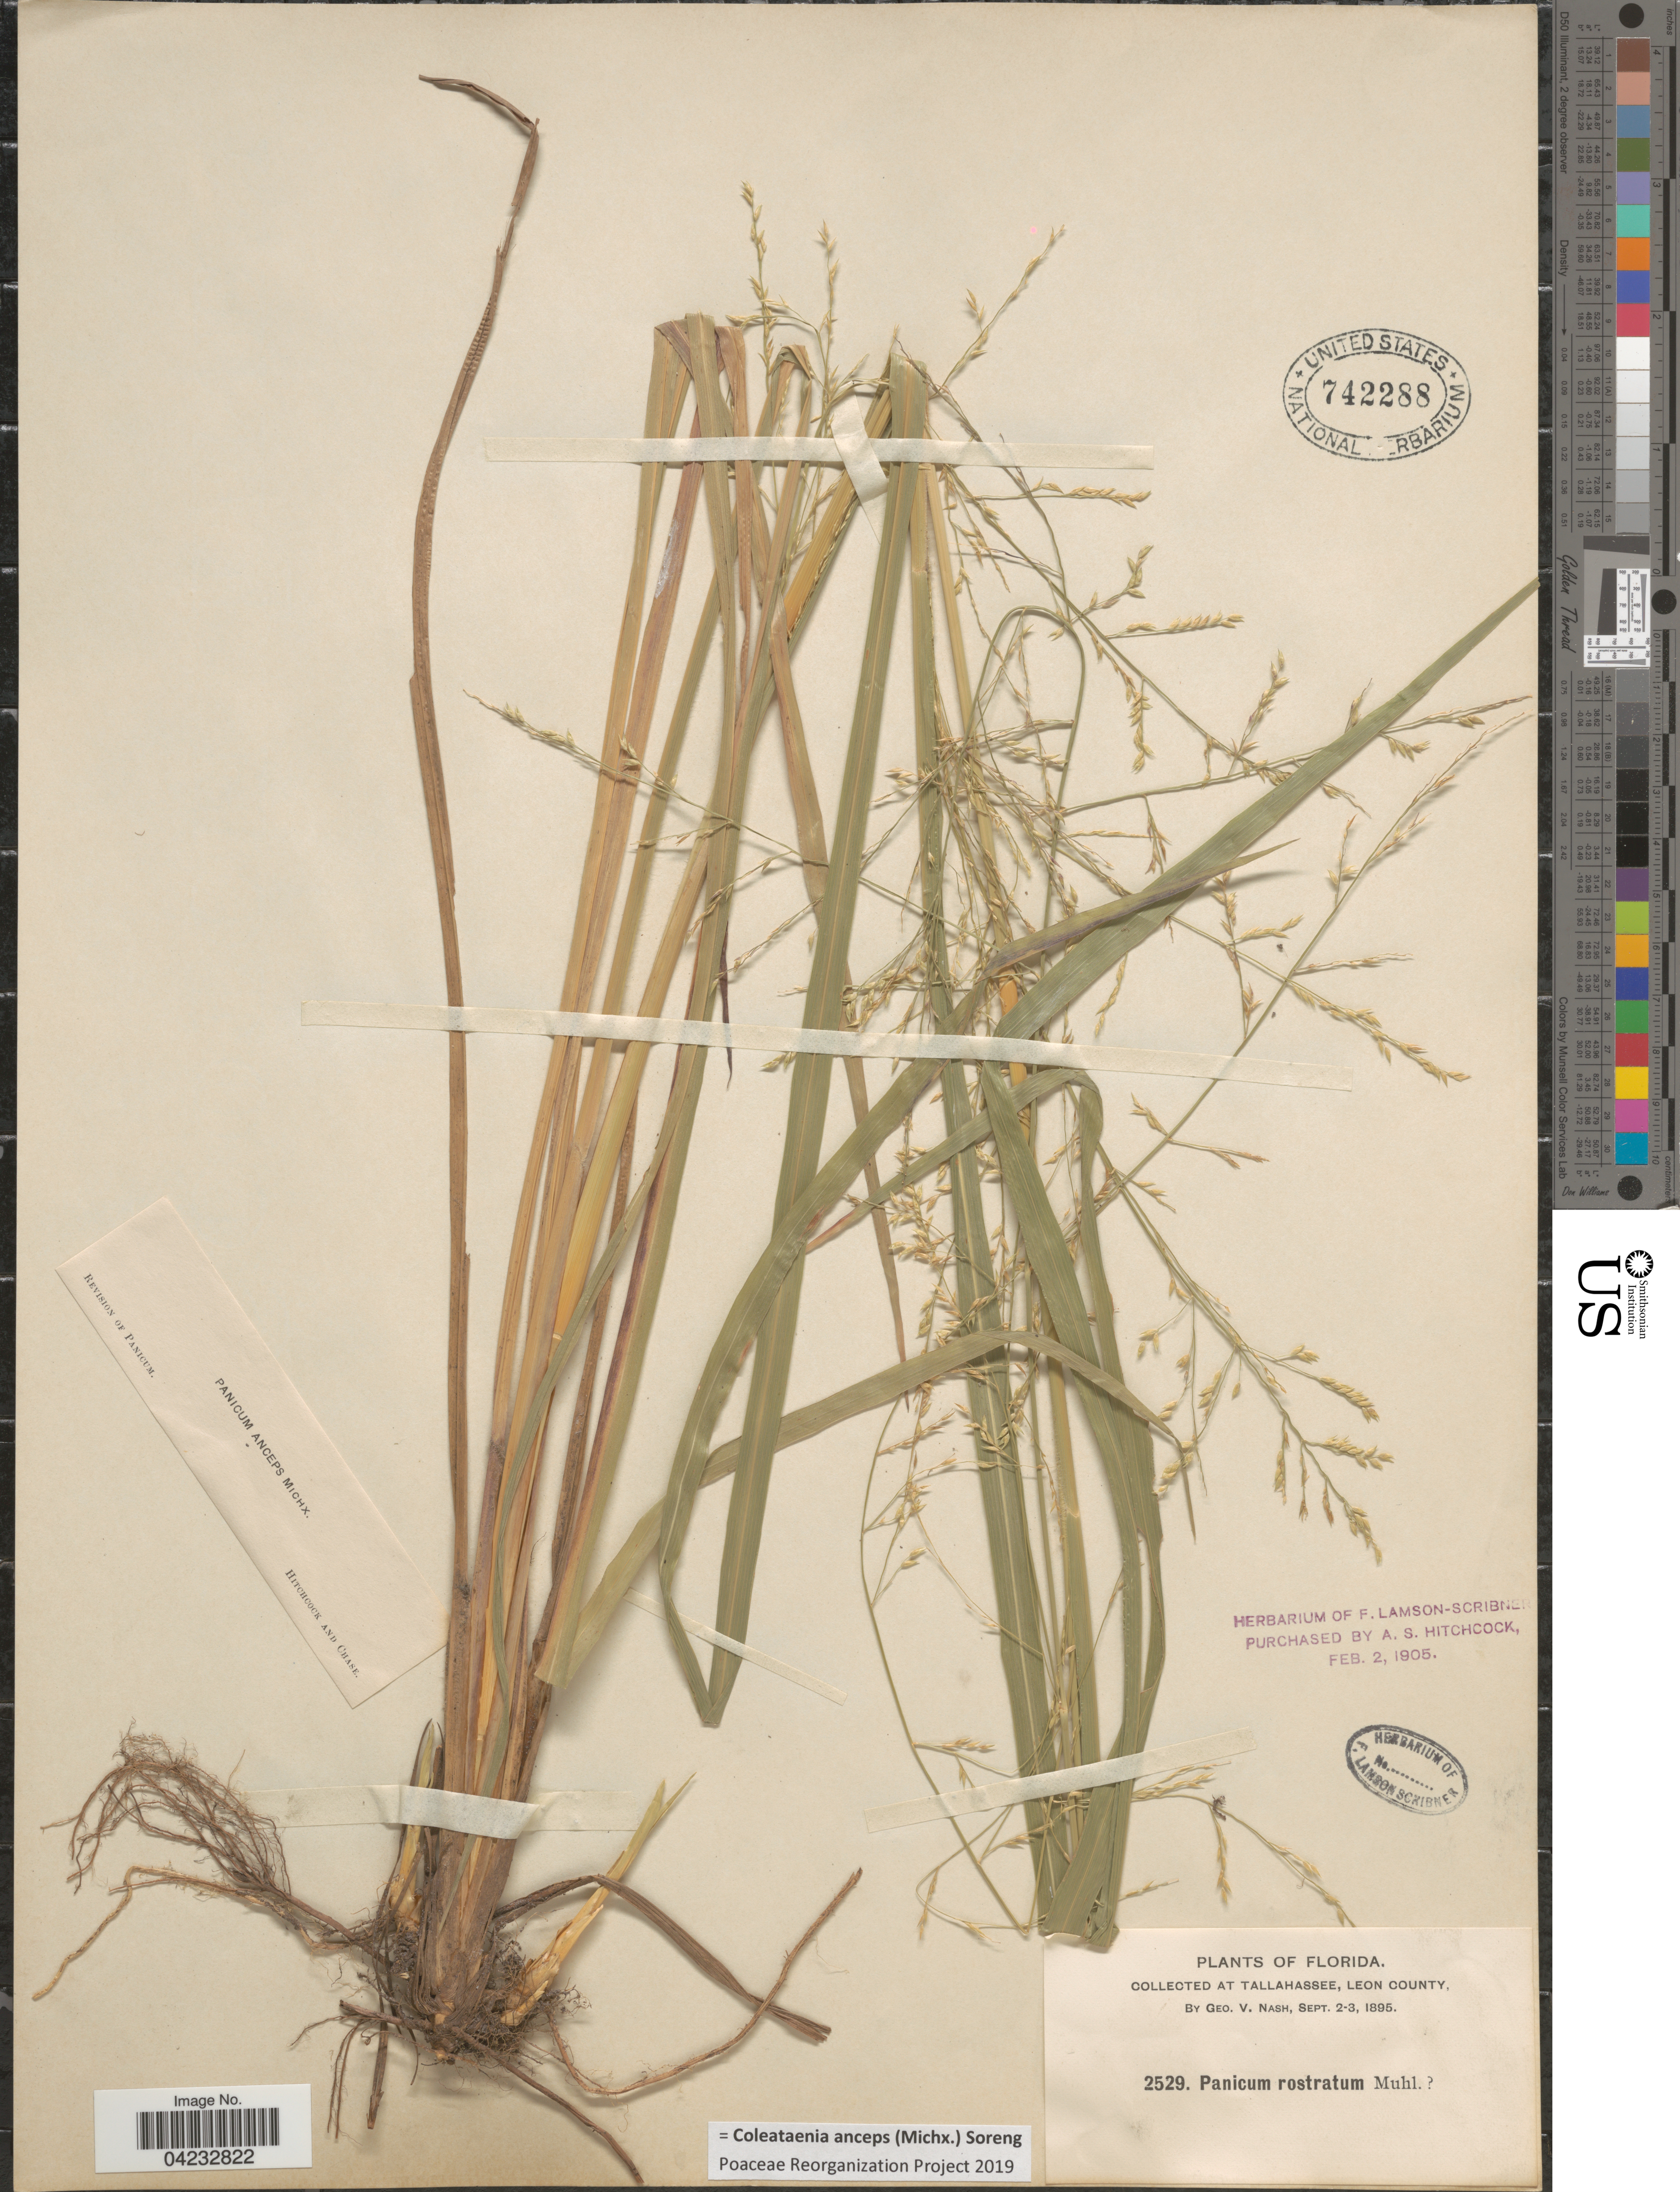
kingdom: Plantae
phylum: Tracheophyta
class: Liliopsida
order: Poales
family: Poaceae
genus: Coleataenia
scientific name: Coleataenia anceps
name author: (Michx.) Soreng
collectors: G. V. Nash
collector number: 2529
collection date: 1895-09-02/1895-09-03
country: United States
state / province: Florida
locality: At Tallahassee, Leon County.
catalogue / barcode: US 742288